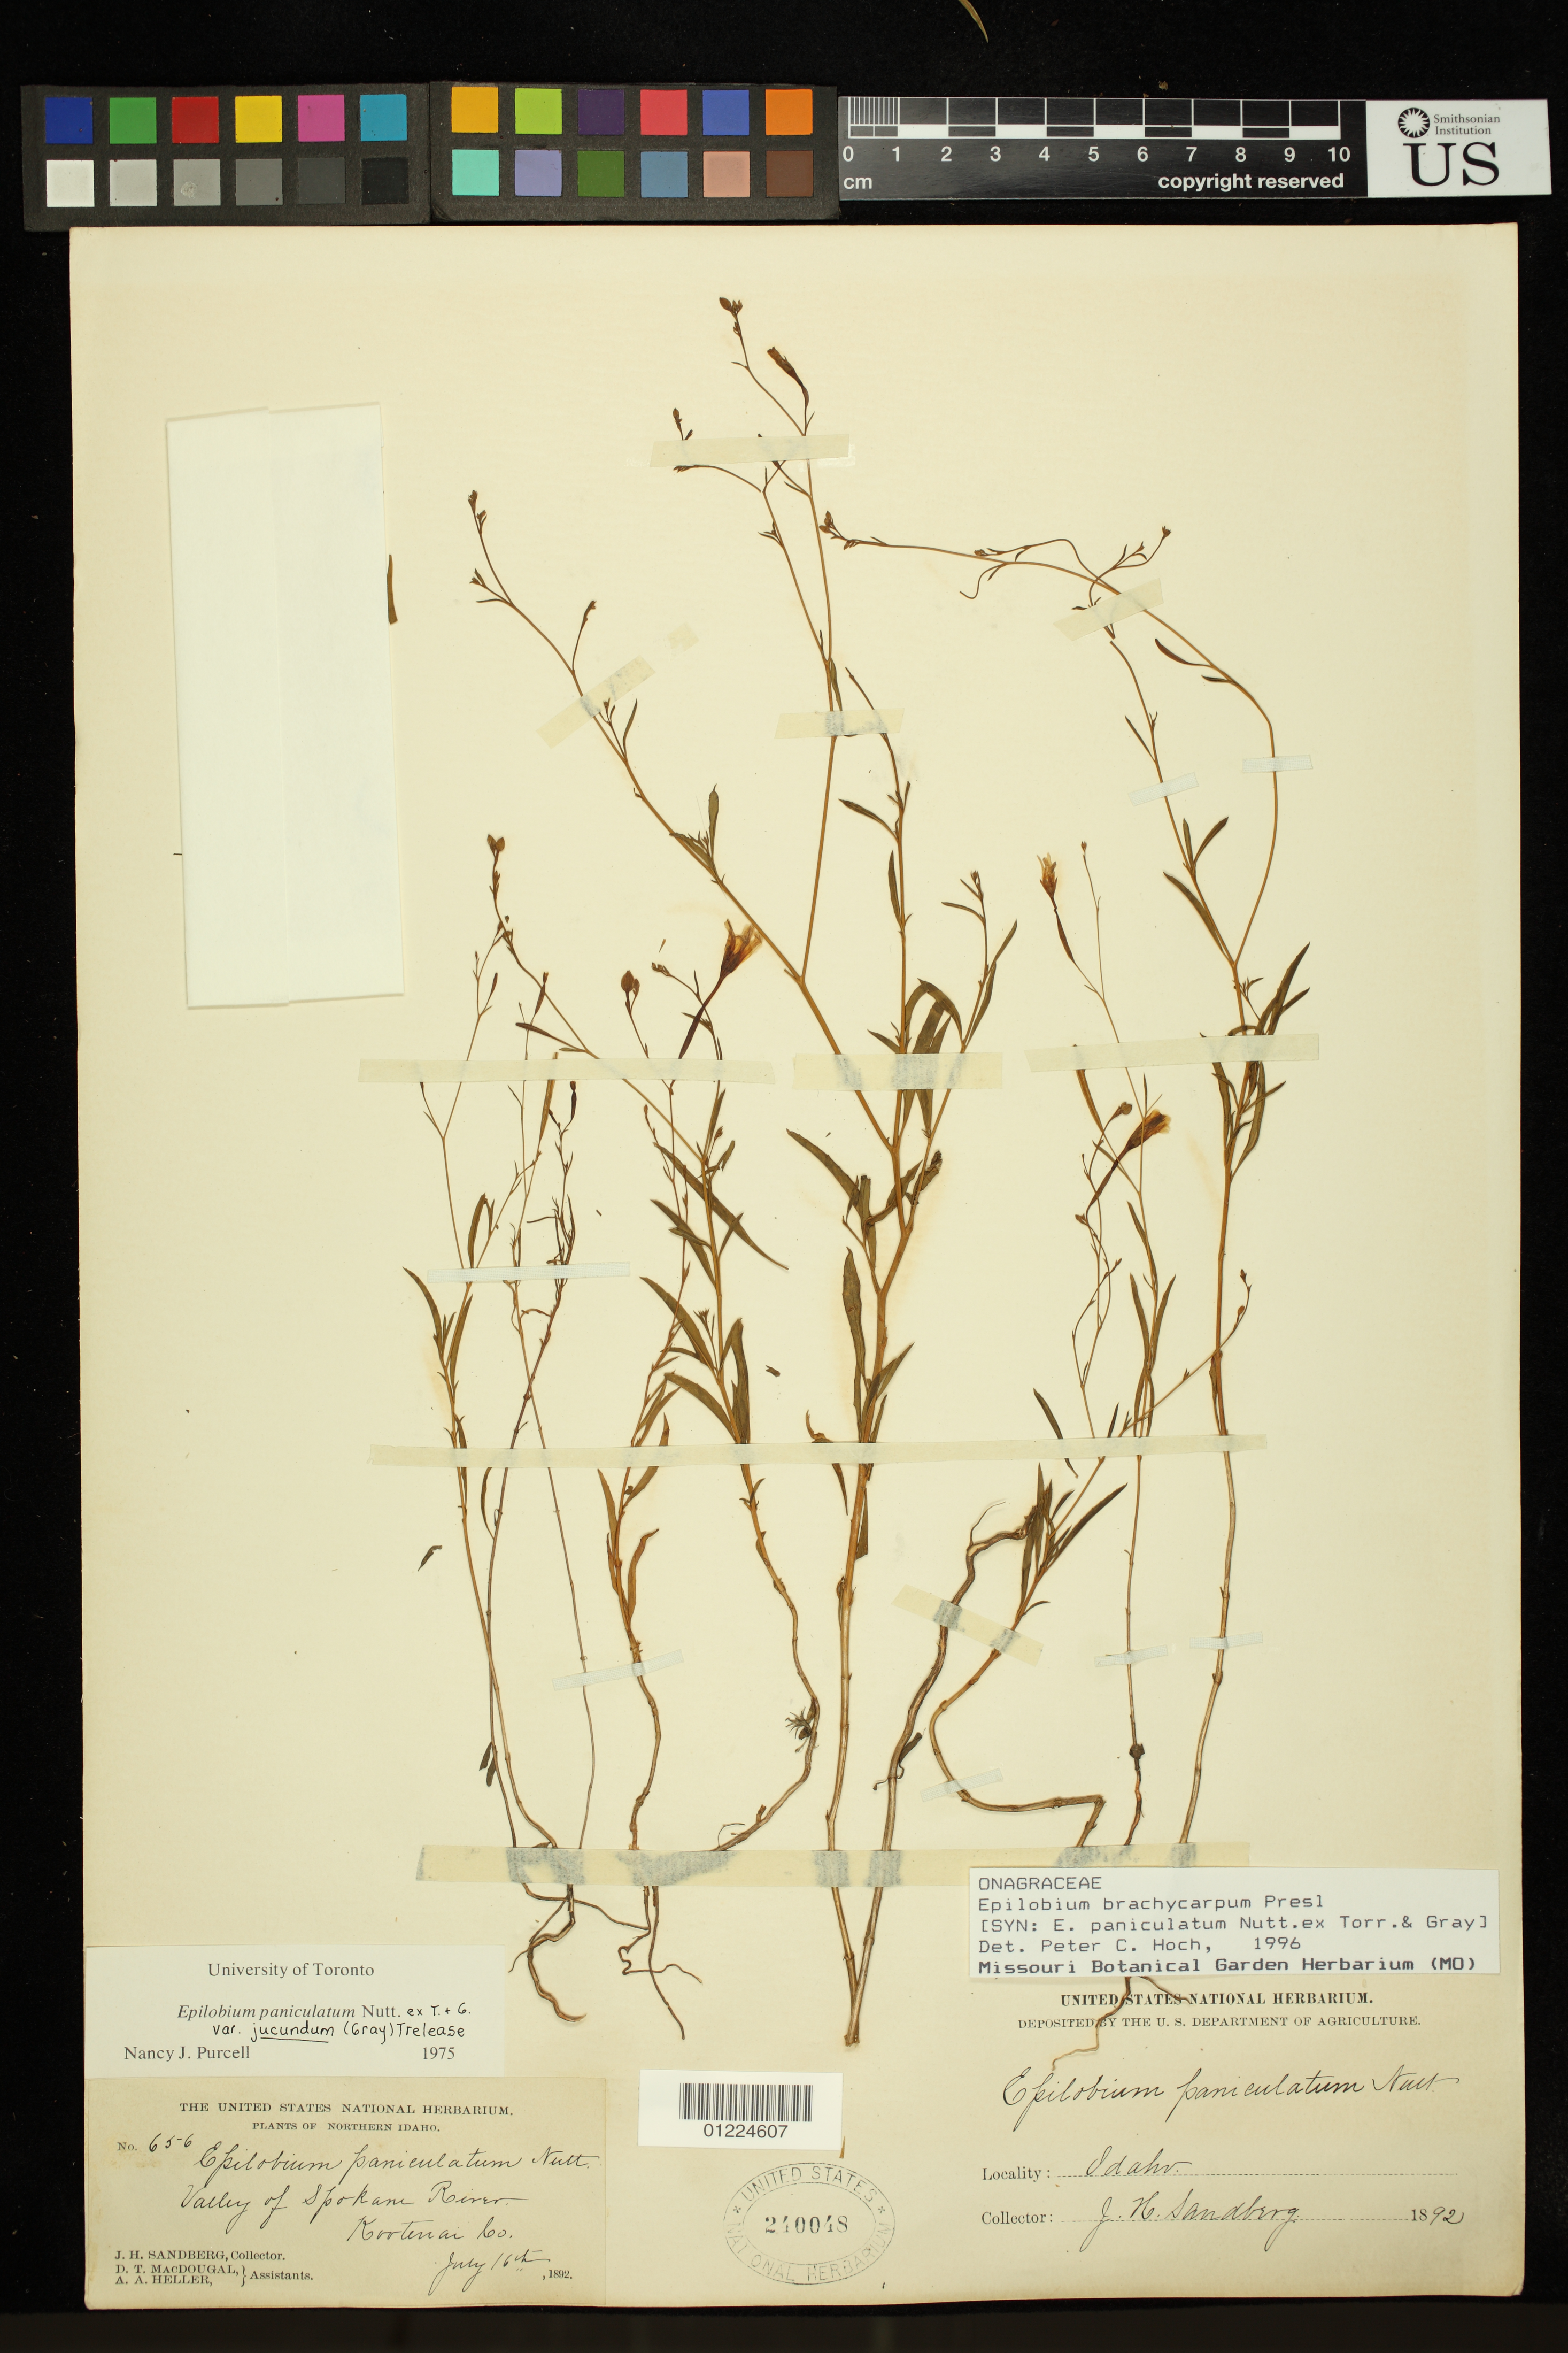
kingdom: Plantae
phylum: Tracheophyta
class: Magnoliopsida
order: Myrtales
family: Onagraceae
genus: Epilobium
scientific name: Epilobium brachycarpum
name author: C. Presl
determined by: Hoch, P. C.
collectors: J. H. Sandberg, D. T. MacDougal & A. A. Heller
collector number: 656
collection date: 1892-07-16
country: United States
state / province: Idaho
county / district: Kootenai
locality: Valley of Spokane River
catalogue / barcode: US 240048